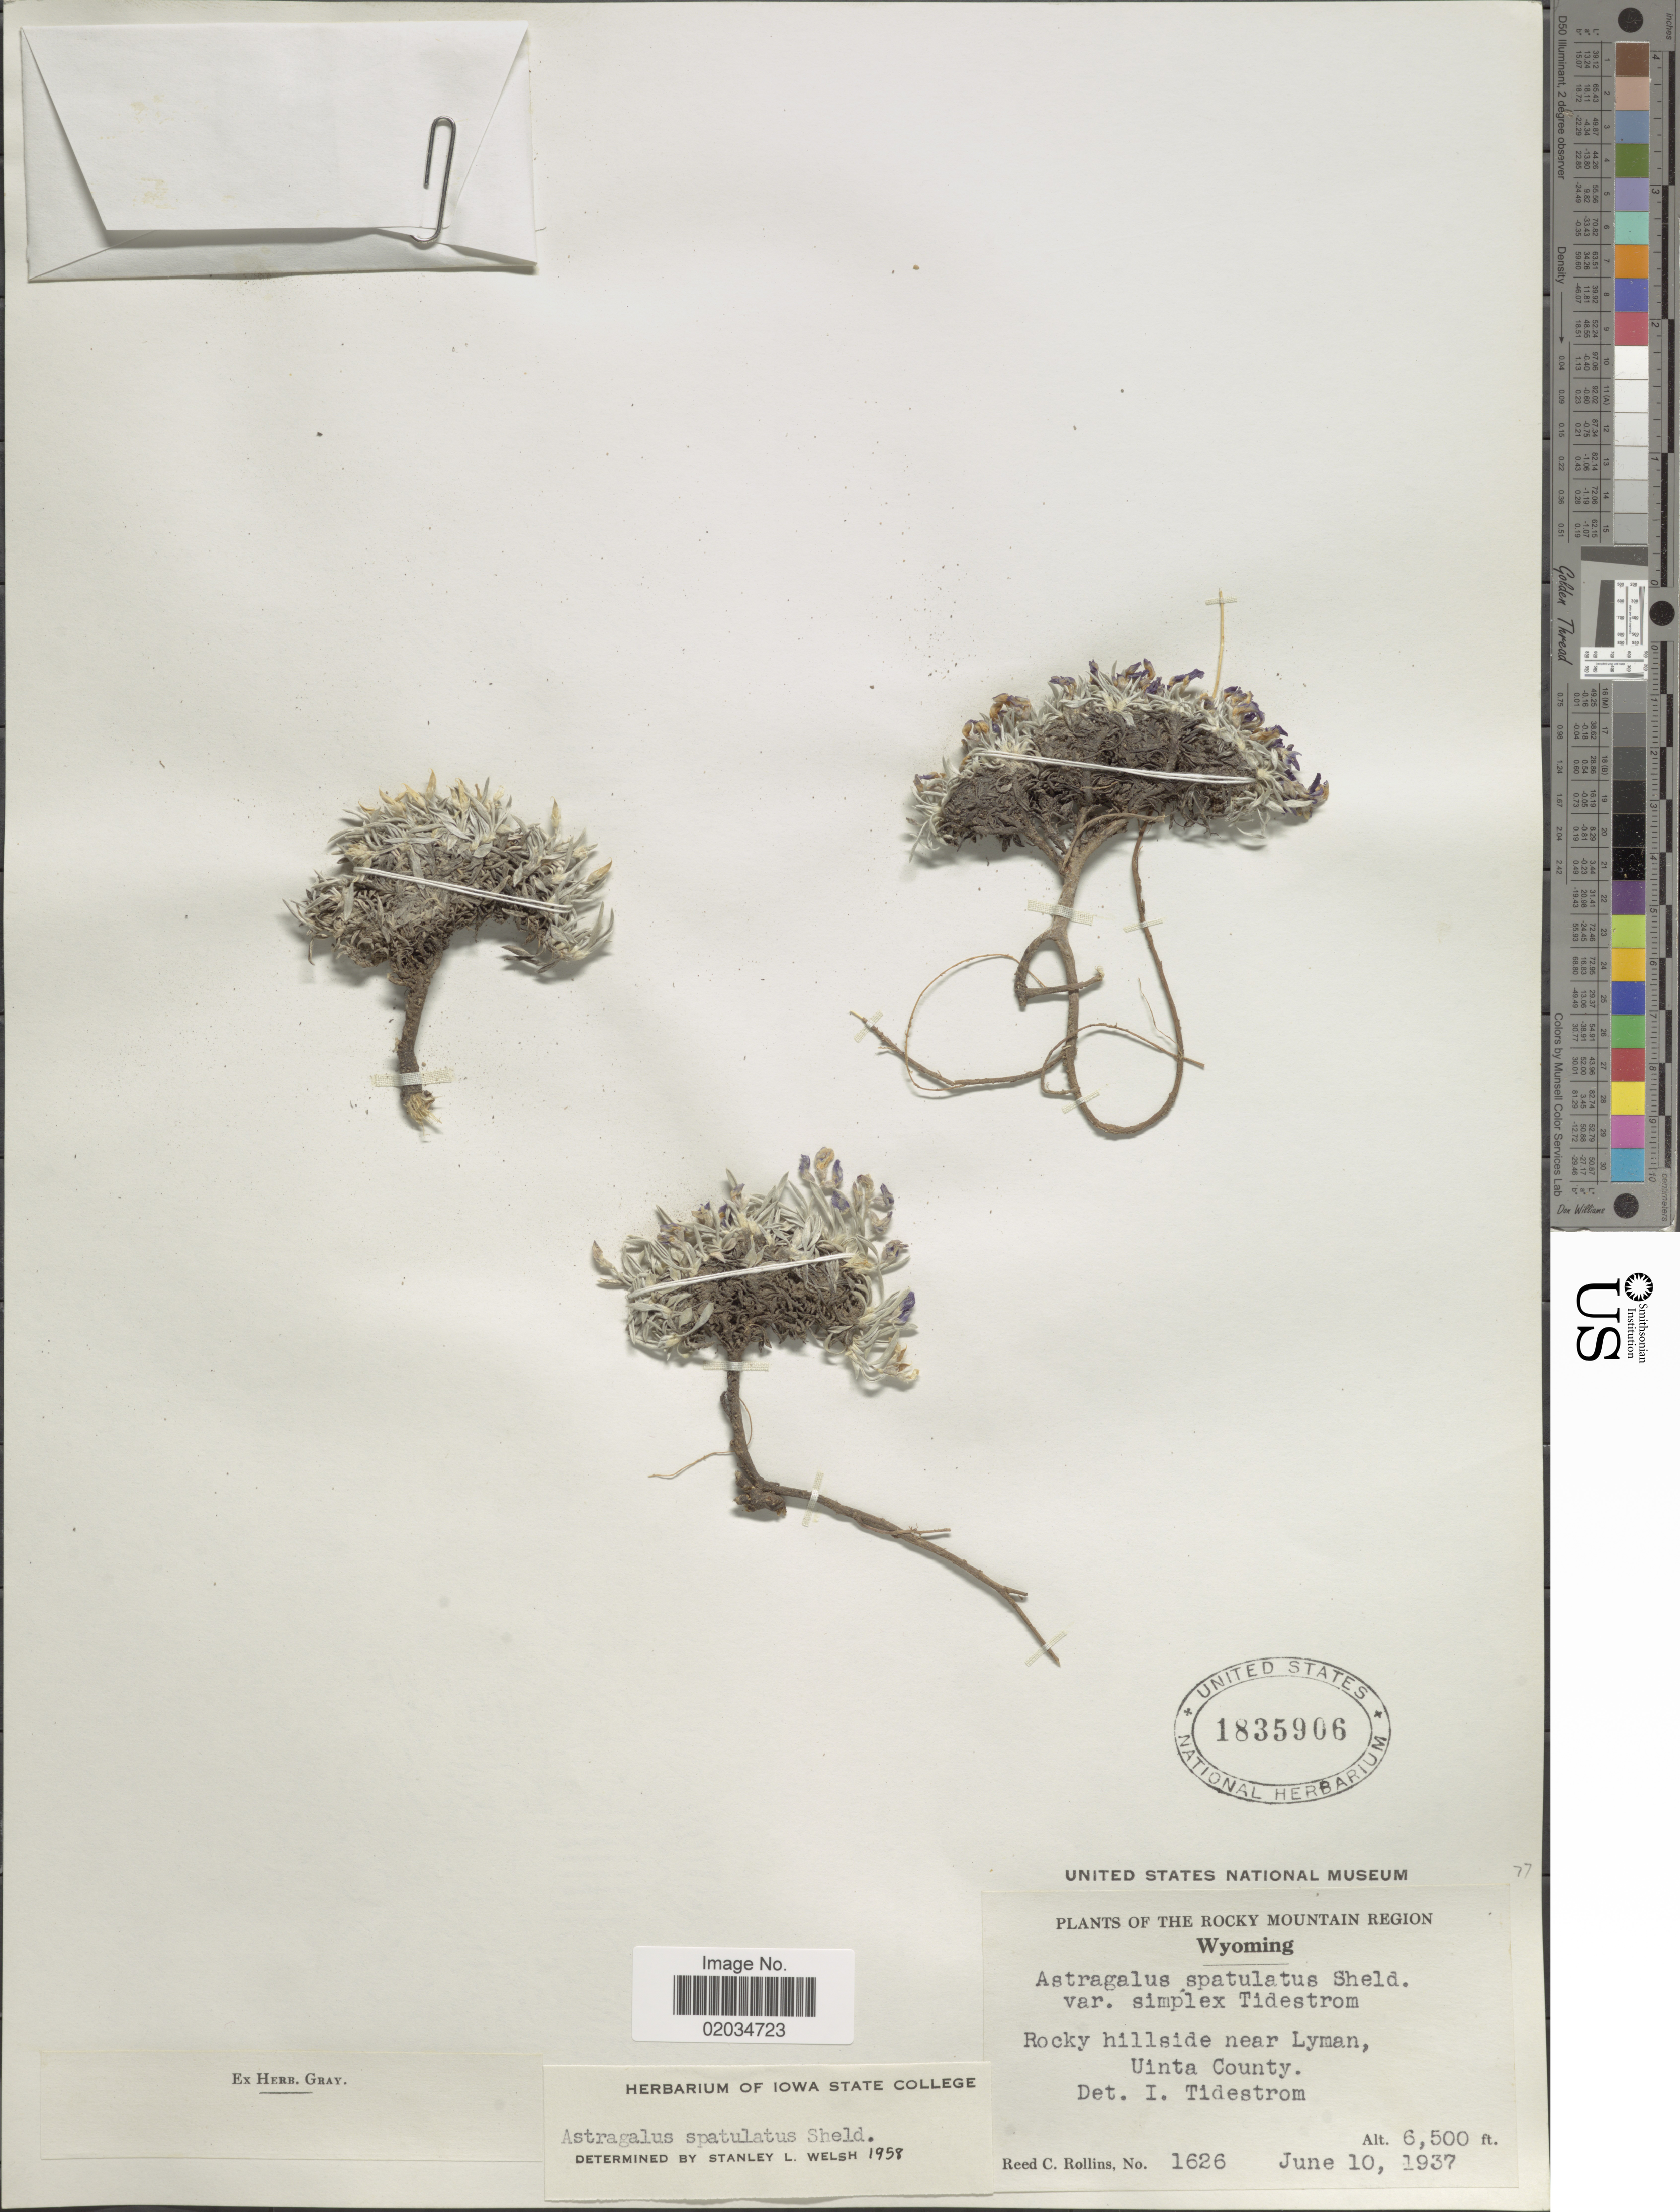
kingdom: Plantae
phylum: Tracheophyta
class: Magnoliopsida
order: Fabales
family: Fabaceae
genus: Astragalus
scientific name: Astragalus sparsiflorus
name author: A. Gray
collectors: R. C. Rollins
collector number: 1626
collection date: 1937-06-10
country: United States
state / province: Wyoming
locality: Rocky Mountain Region. near Lyman, Uinta County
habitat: rocky hillside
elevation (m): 1981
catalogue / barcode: US 1835906